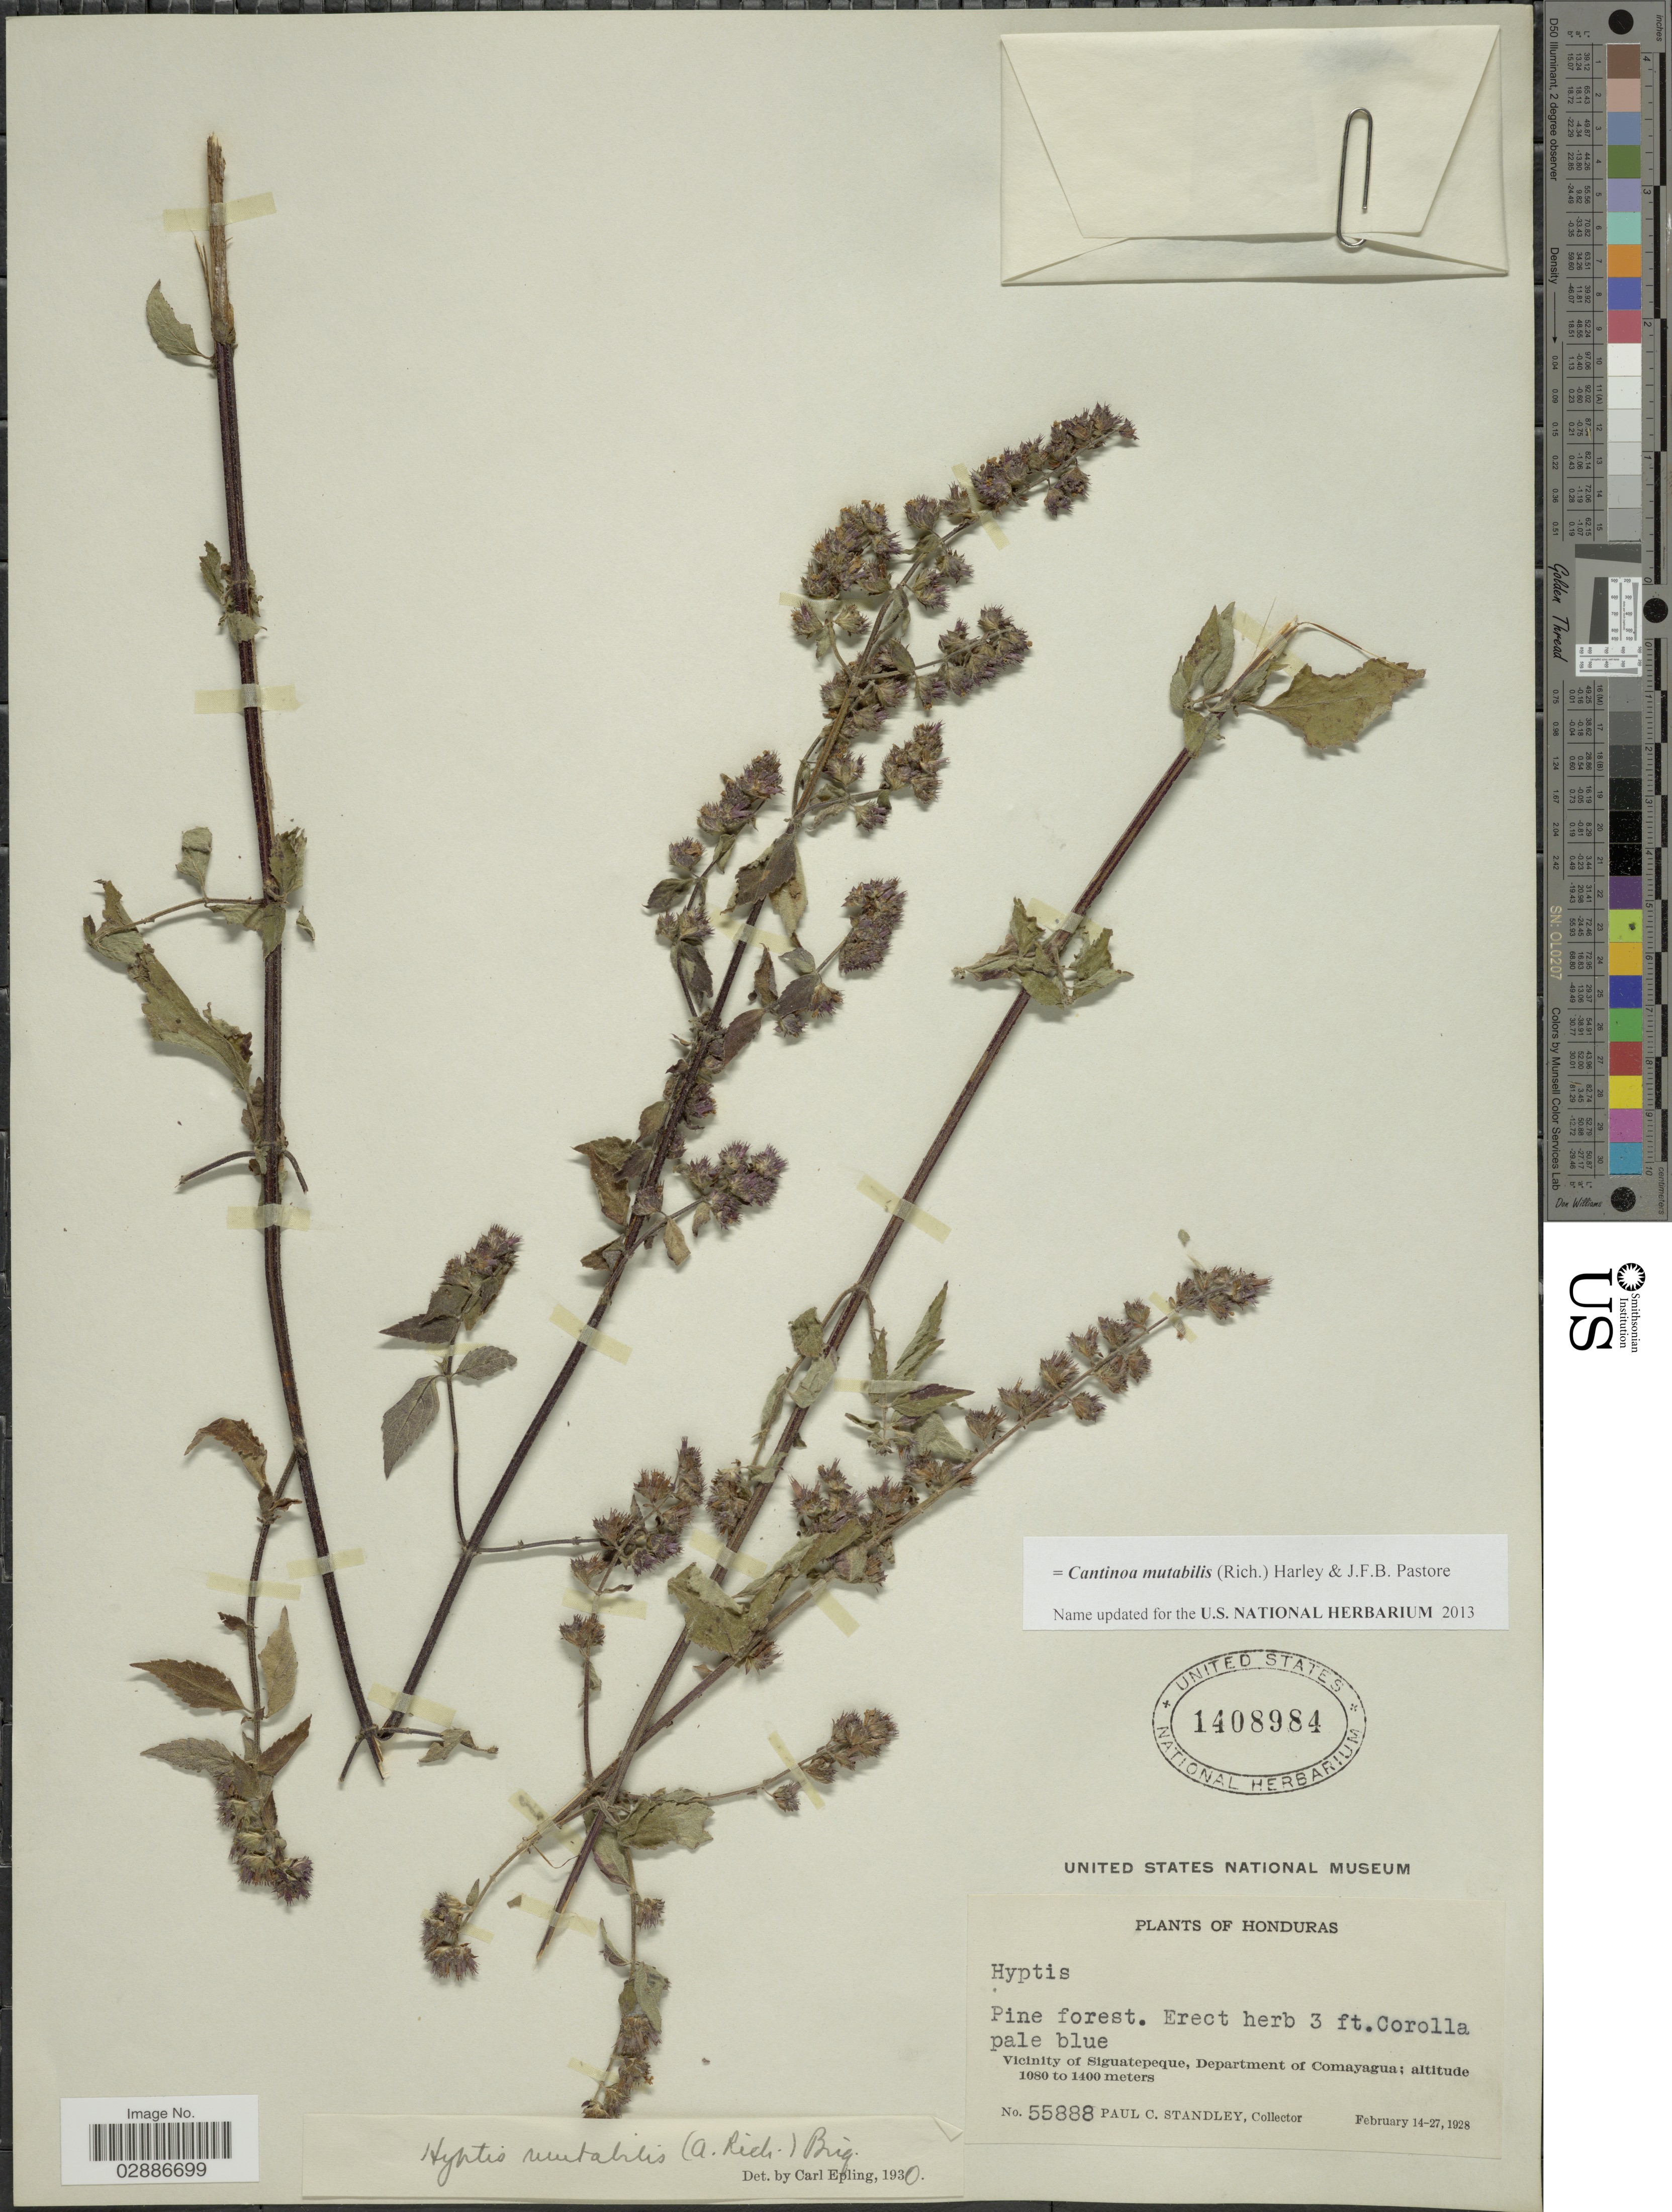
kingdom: Plantae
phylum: Tracheophyta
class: Magnoliopsida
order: Lamiales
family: Lamiaceae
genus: Cantinoa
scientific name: Cantinoa mutabilis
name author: (Epling) Harley & J.F.B. Pastore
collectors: P. C. Standley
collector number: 55888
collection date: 1928-02-14/1928-02-27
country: Honduras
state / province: Comayagua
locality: Vicinity of Siguatepeque, Department of Comayagua.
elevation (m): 1080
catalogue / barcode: US 1408984